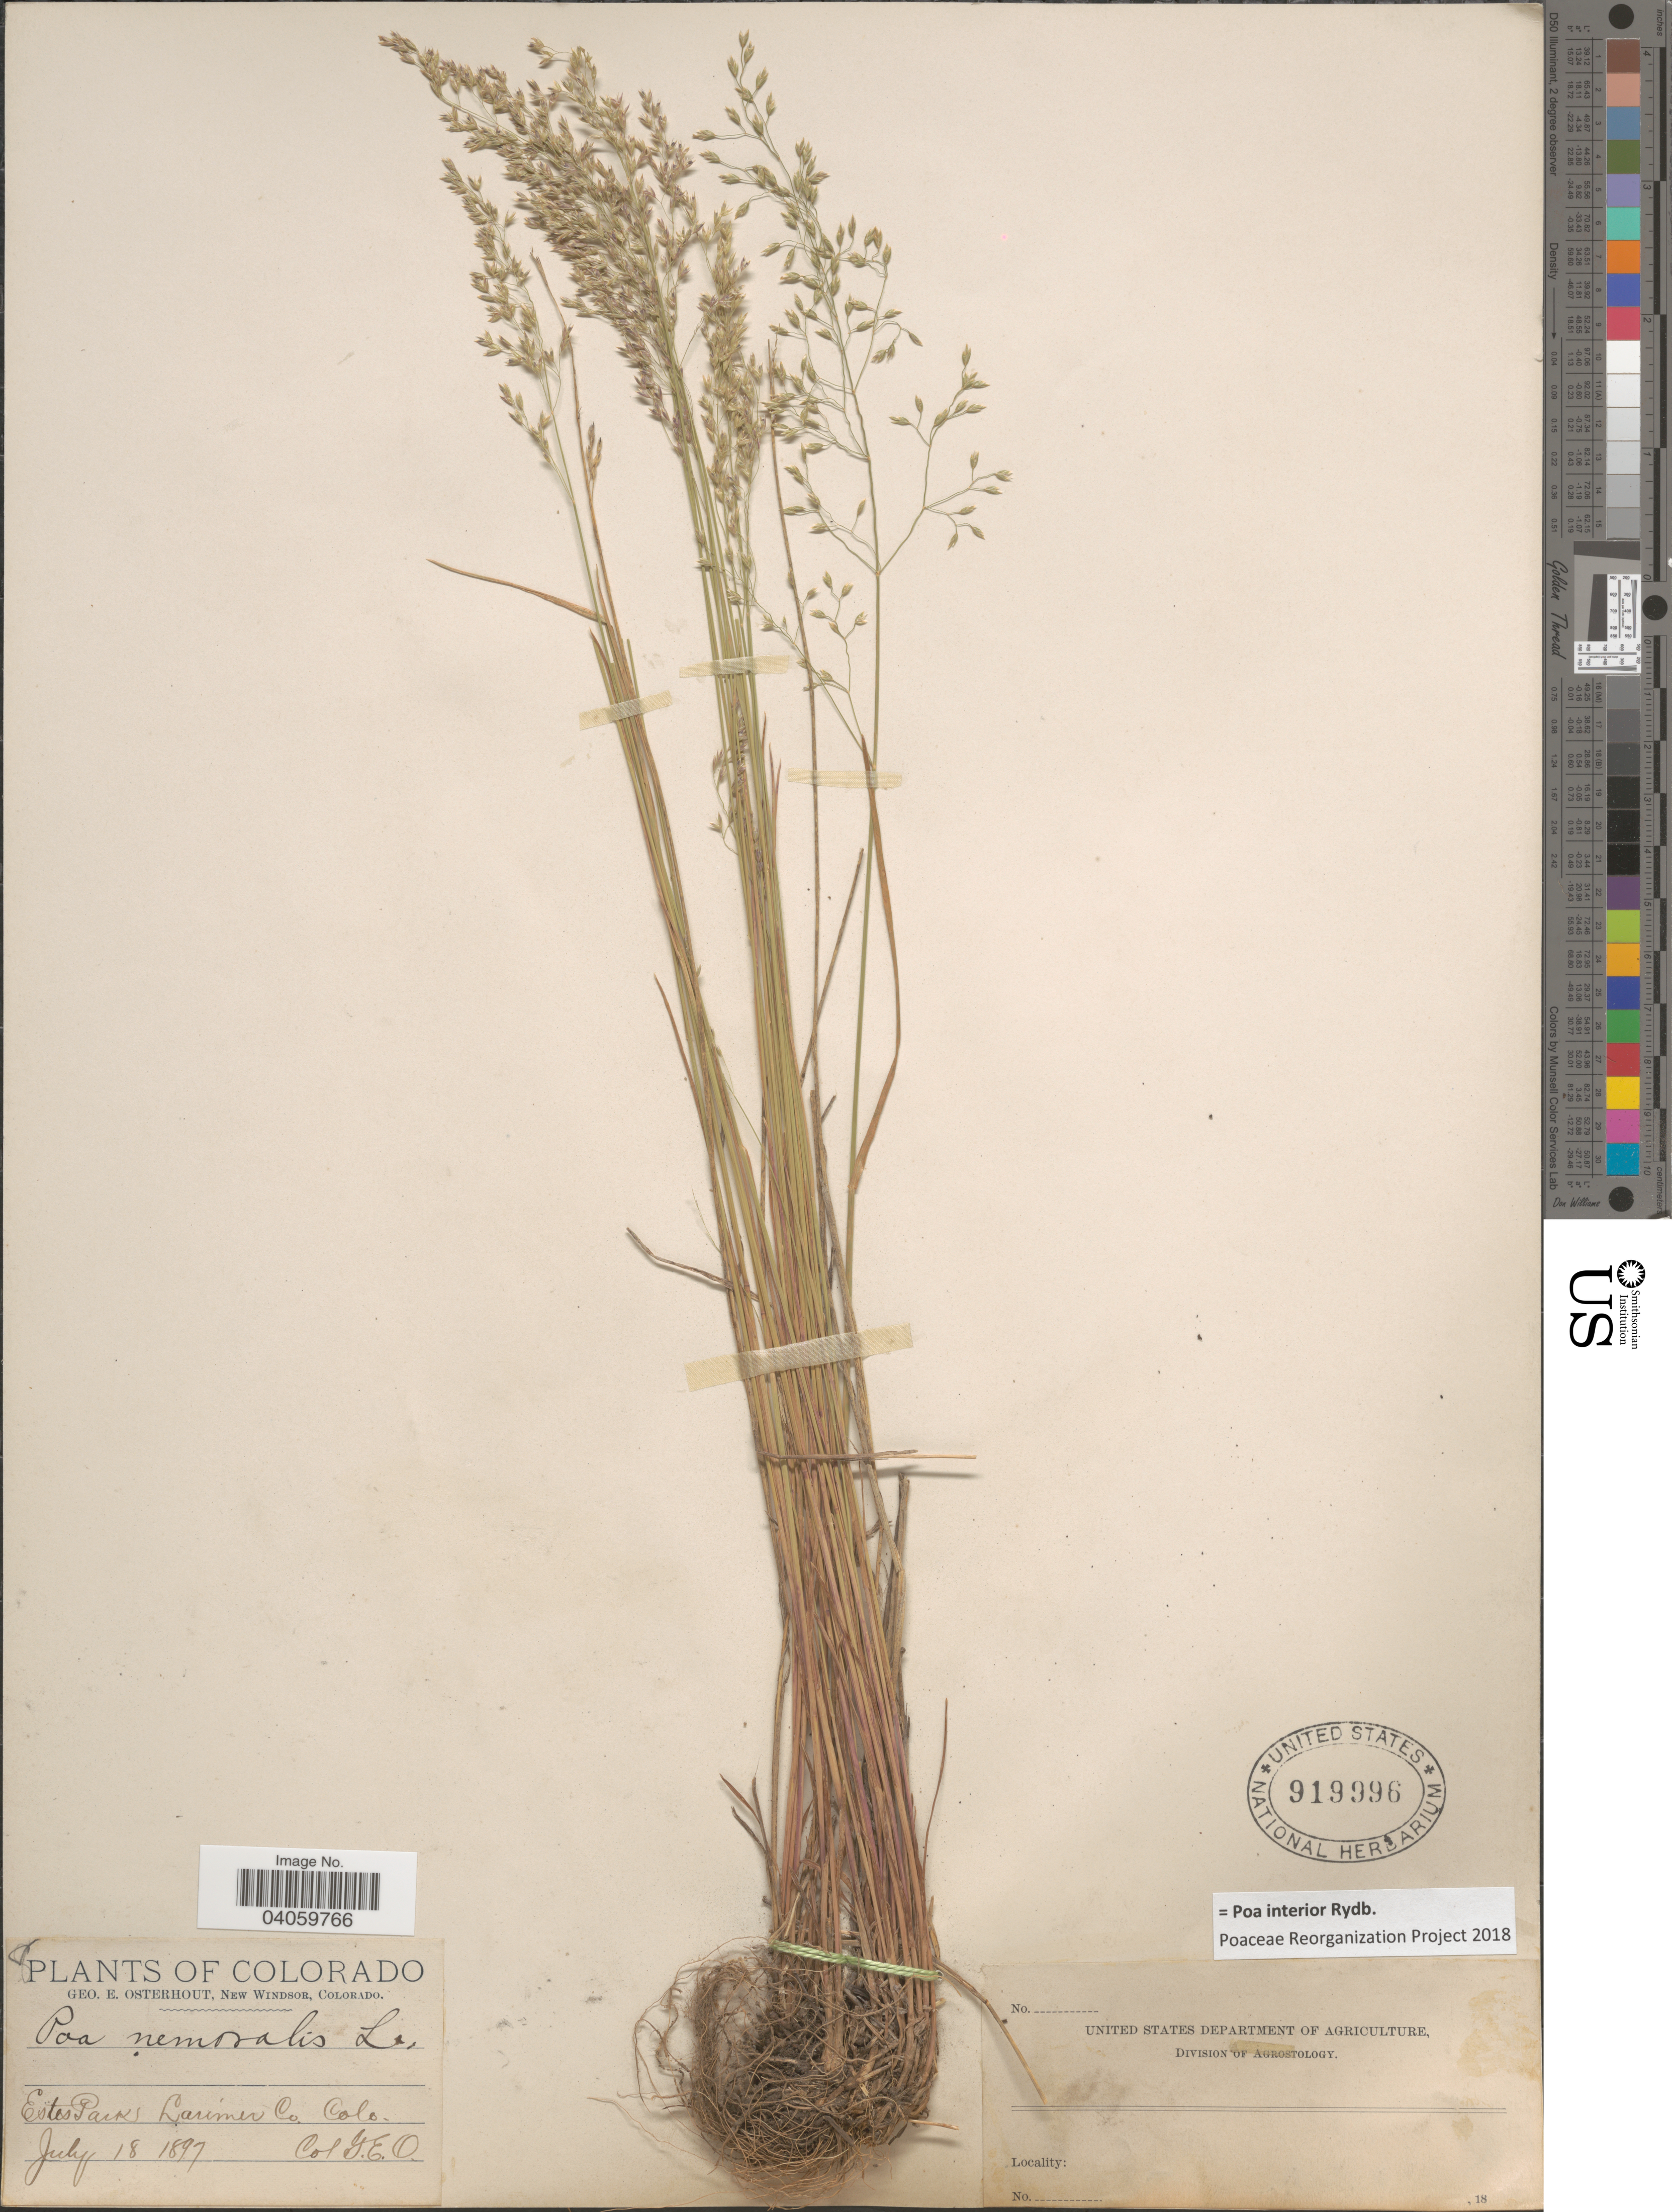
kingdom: Plantae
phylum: Tracheophyta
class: Liliopsida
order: Poales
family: Poaceae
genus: Poa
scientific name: Poa interior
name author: Rydb.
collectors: G. Osterhout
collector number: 8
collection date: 1897-07-18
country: United States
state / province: Colorado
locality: Estes Parks, Larimer Co.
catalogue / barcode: US 919996